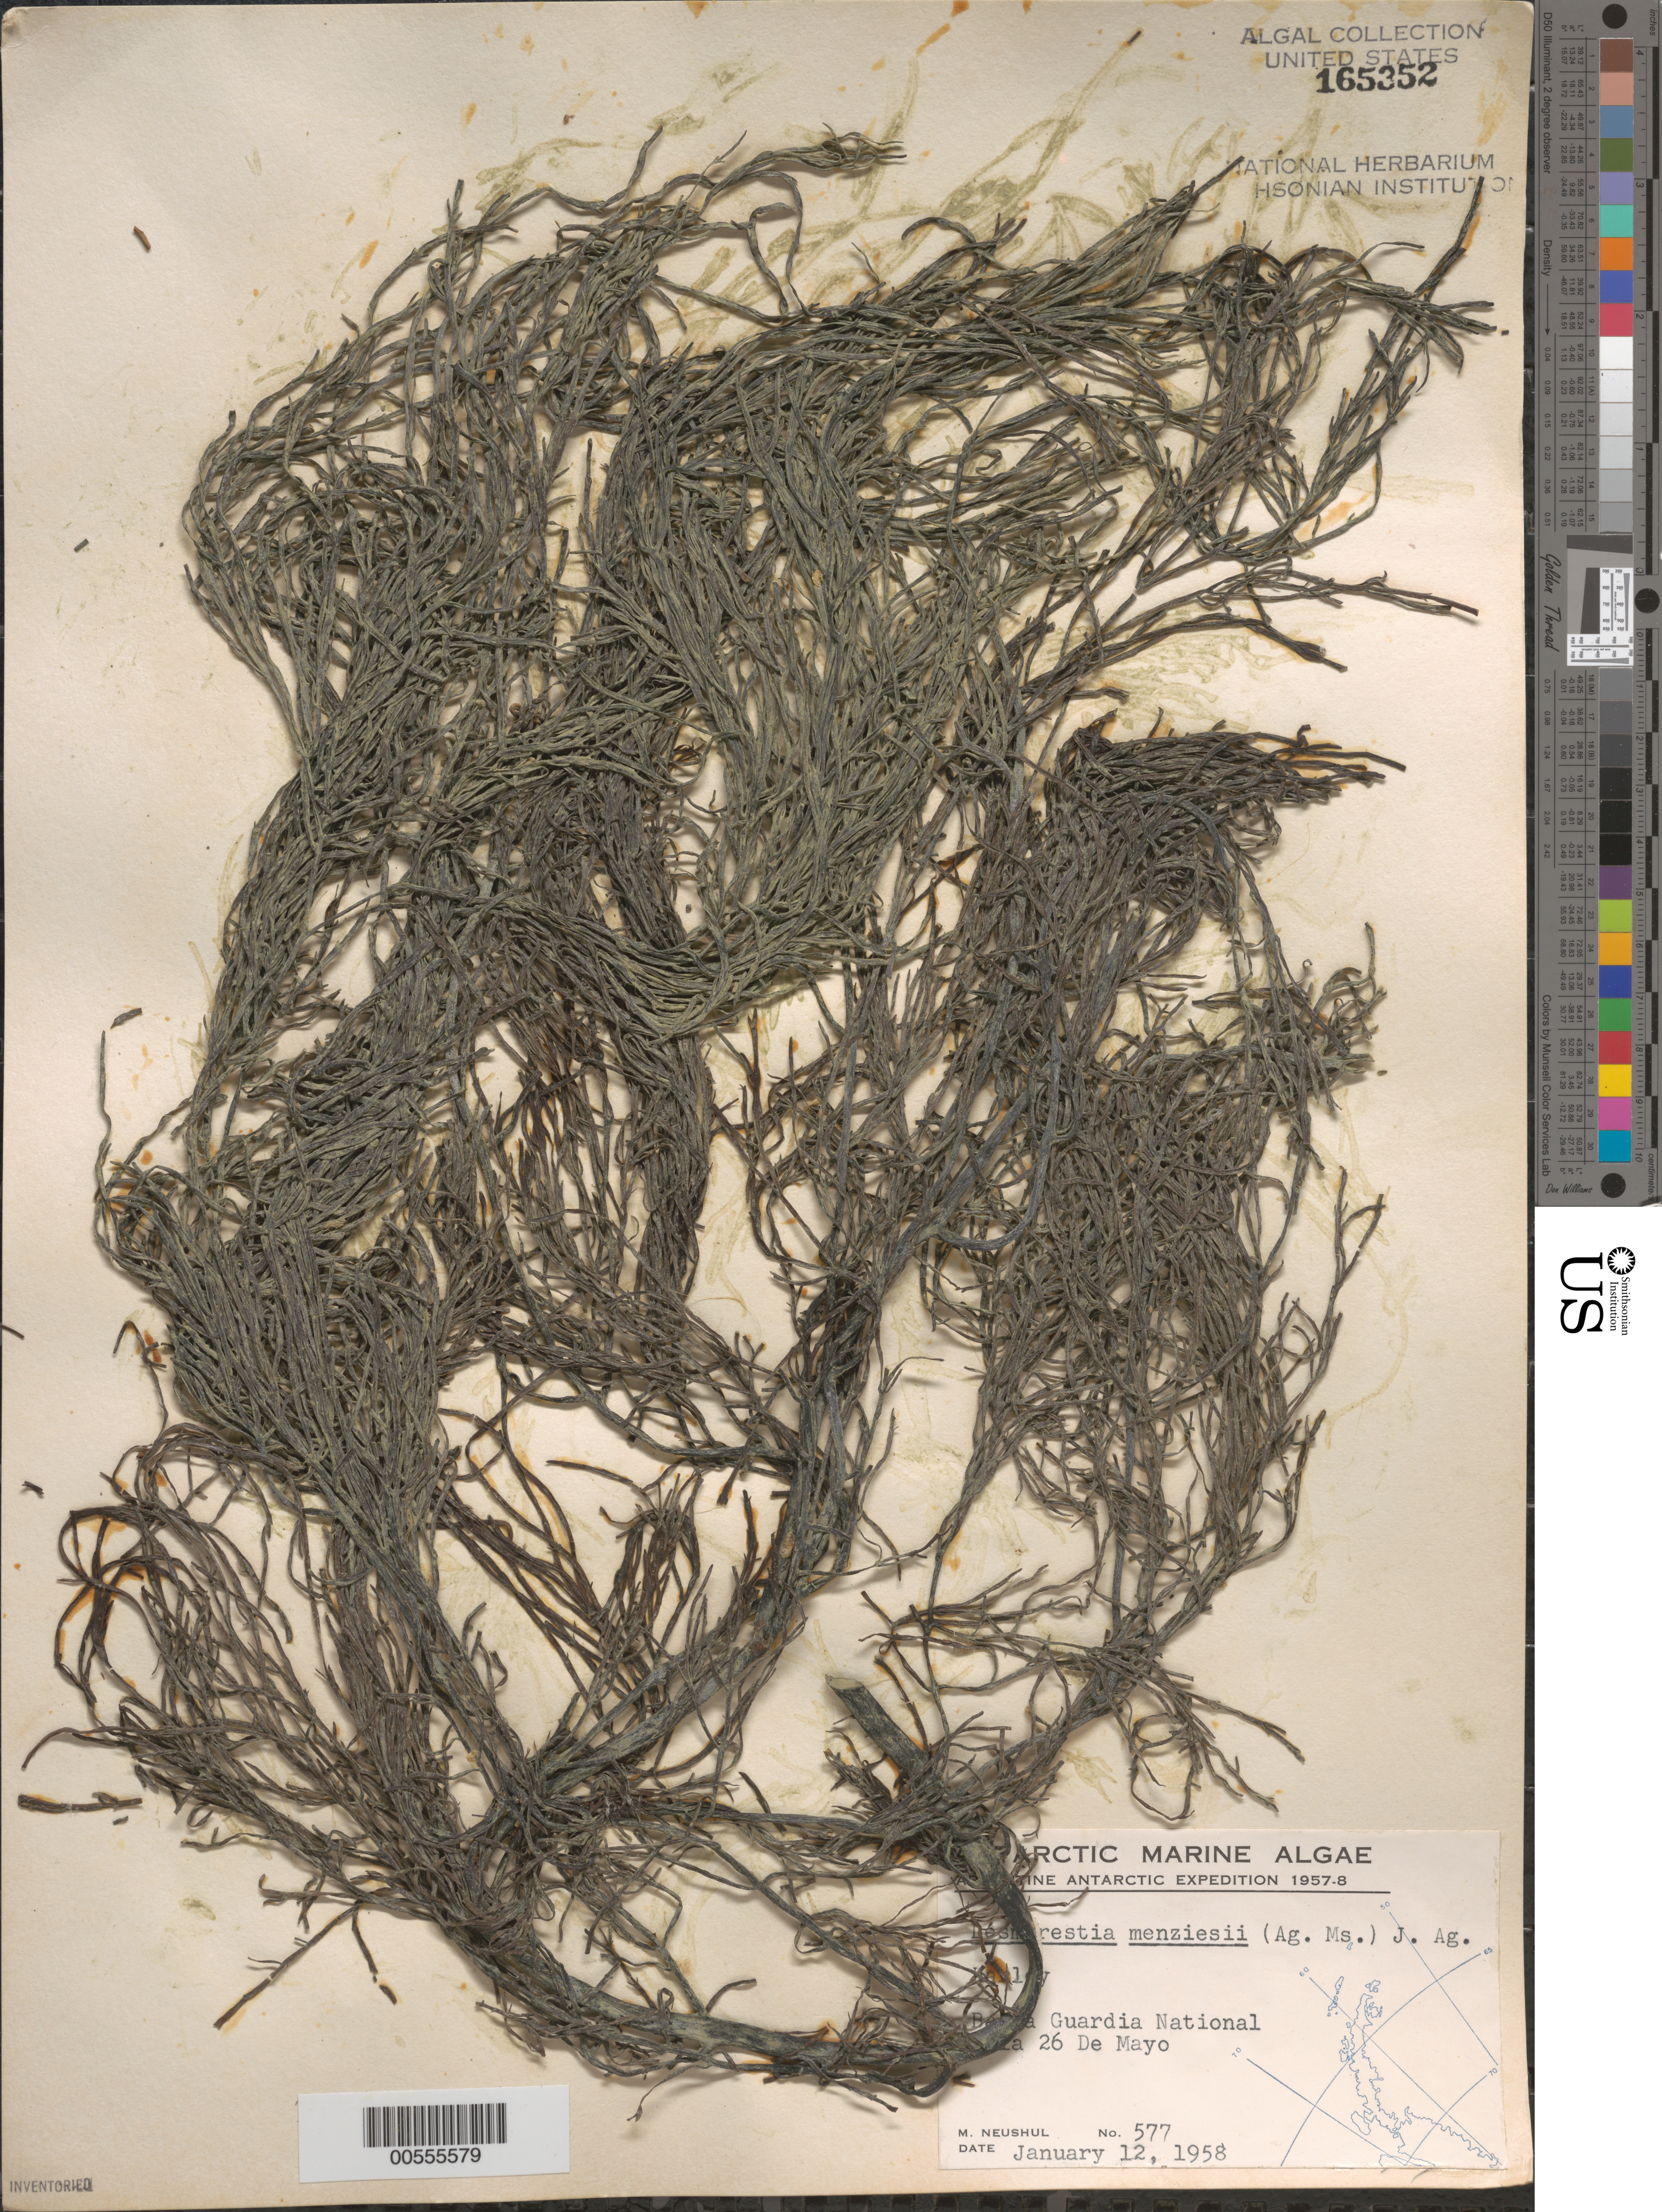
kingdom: Chromista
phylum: Ochrophyta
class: Phaeophyceae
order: Desmarestiales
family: Desmarestiaceae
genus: Desmarestia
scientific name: Desmarestia menziesii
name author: J. Agardh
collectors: M. Neushul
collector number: Neushul 577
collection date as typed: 12 Jan 1958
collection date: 1958-01-12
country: Argentina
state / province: Tierra del Fuego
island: Isla 26 de Mayo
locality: Harley, Bahia Guardia National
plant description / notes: Argentine Antarctic Expedition, 1957-1958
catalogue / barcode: US 165352